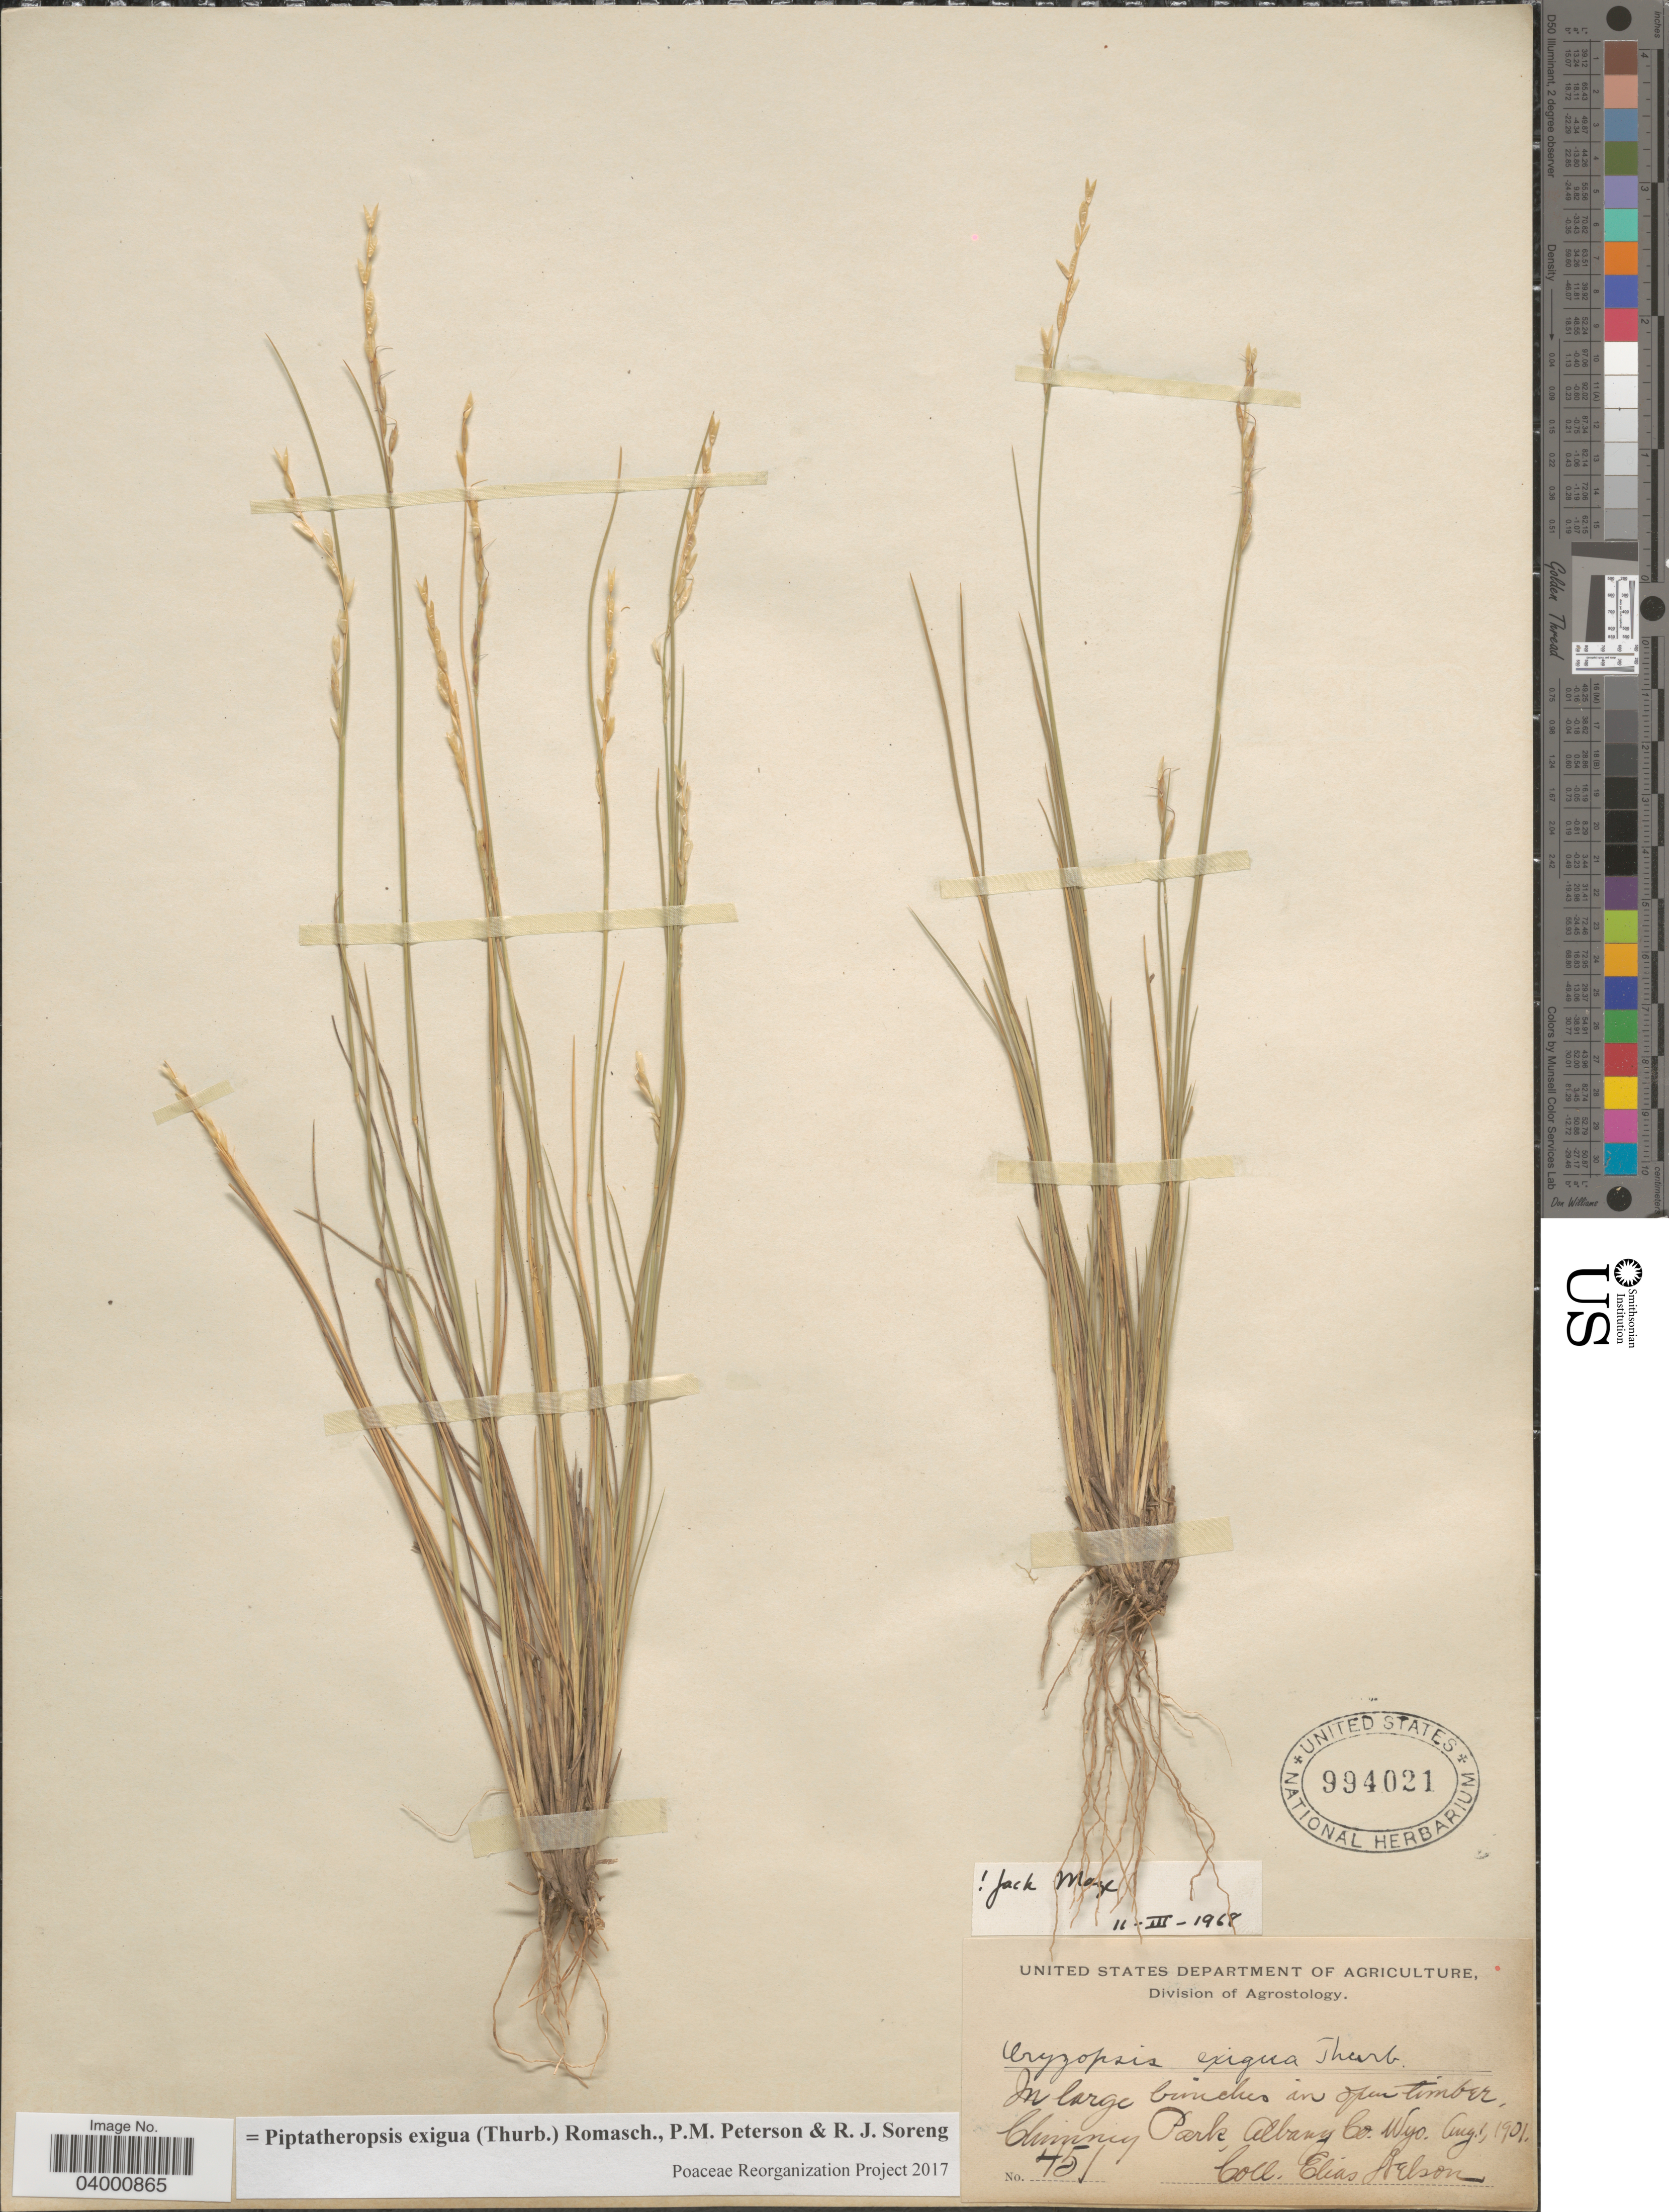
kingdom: Plantae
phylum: Tracheophyta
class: Liliopsida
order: Poales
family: Poaceae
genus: Piptatheropsis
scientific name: Piptatheropsis exigua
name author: (Thurb.) Romasch. et al.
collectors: E. Nelson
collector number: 451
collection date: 1901-08-01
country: United States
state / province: Wyoming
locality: Chimney Park, Albany Co.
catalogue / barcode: US 994021